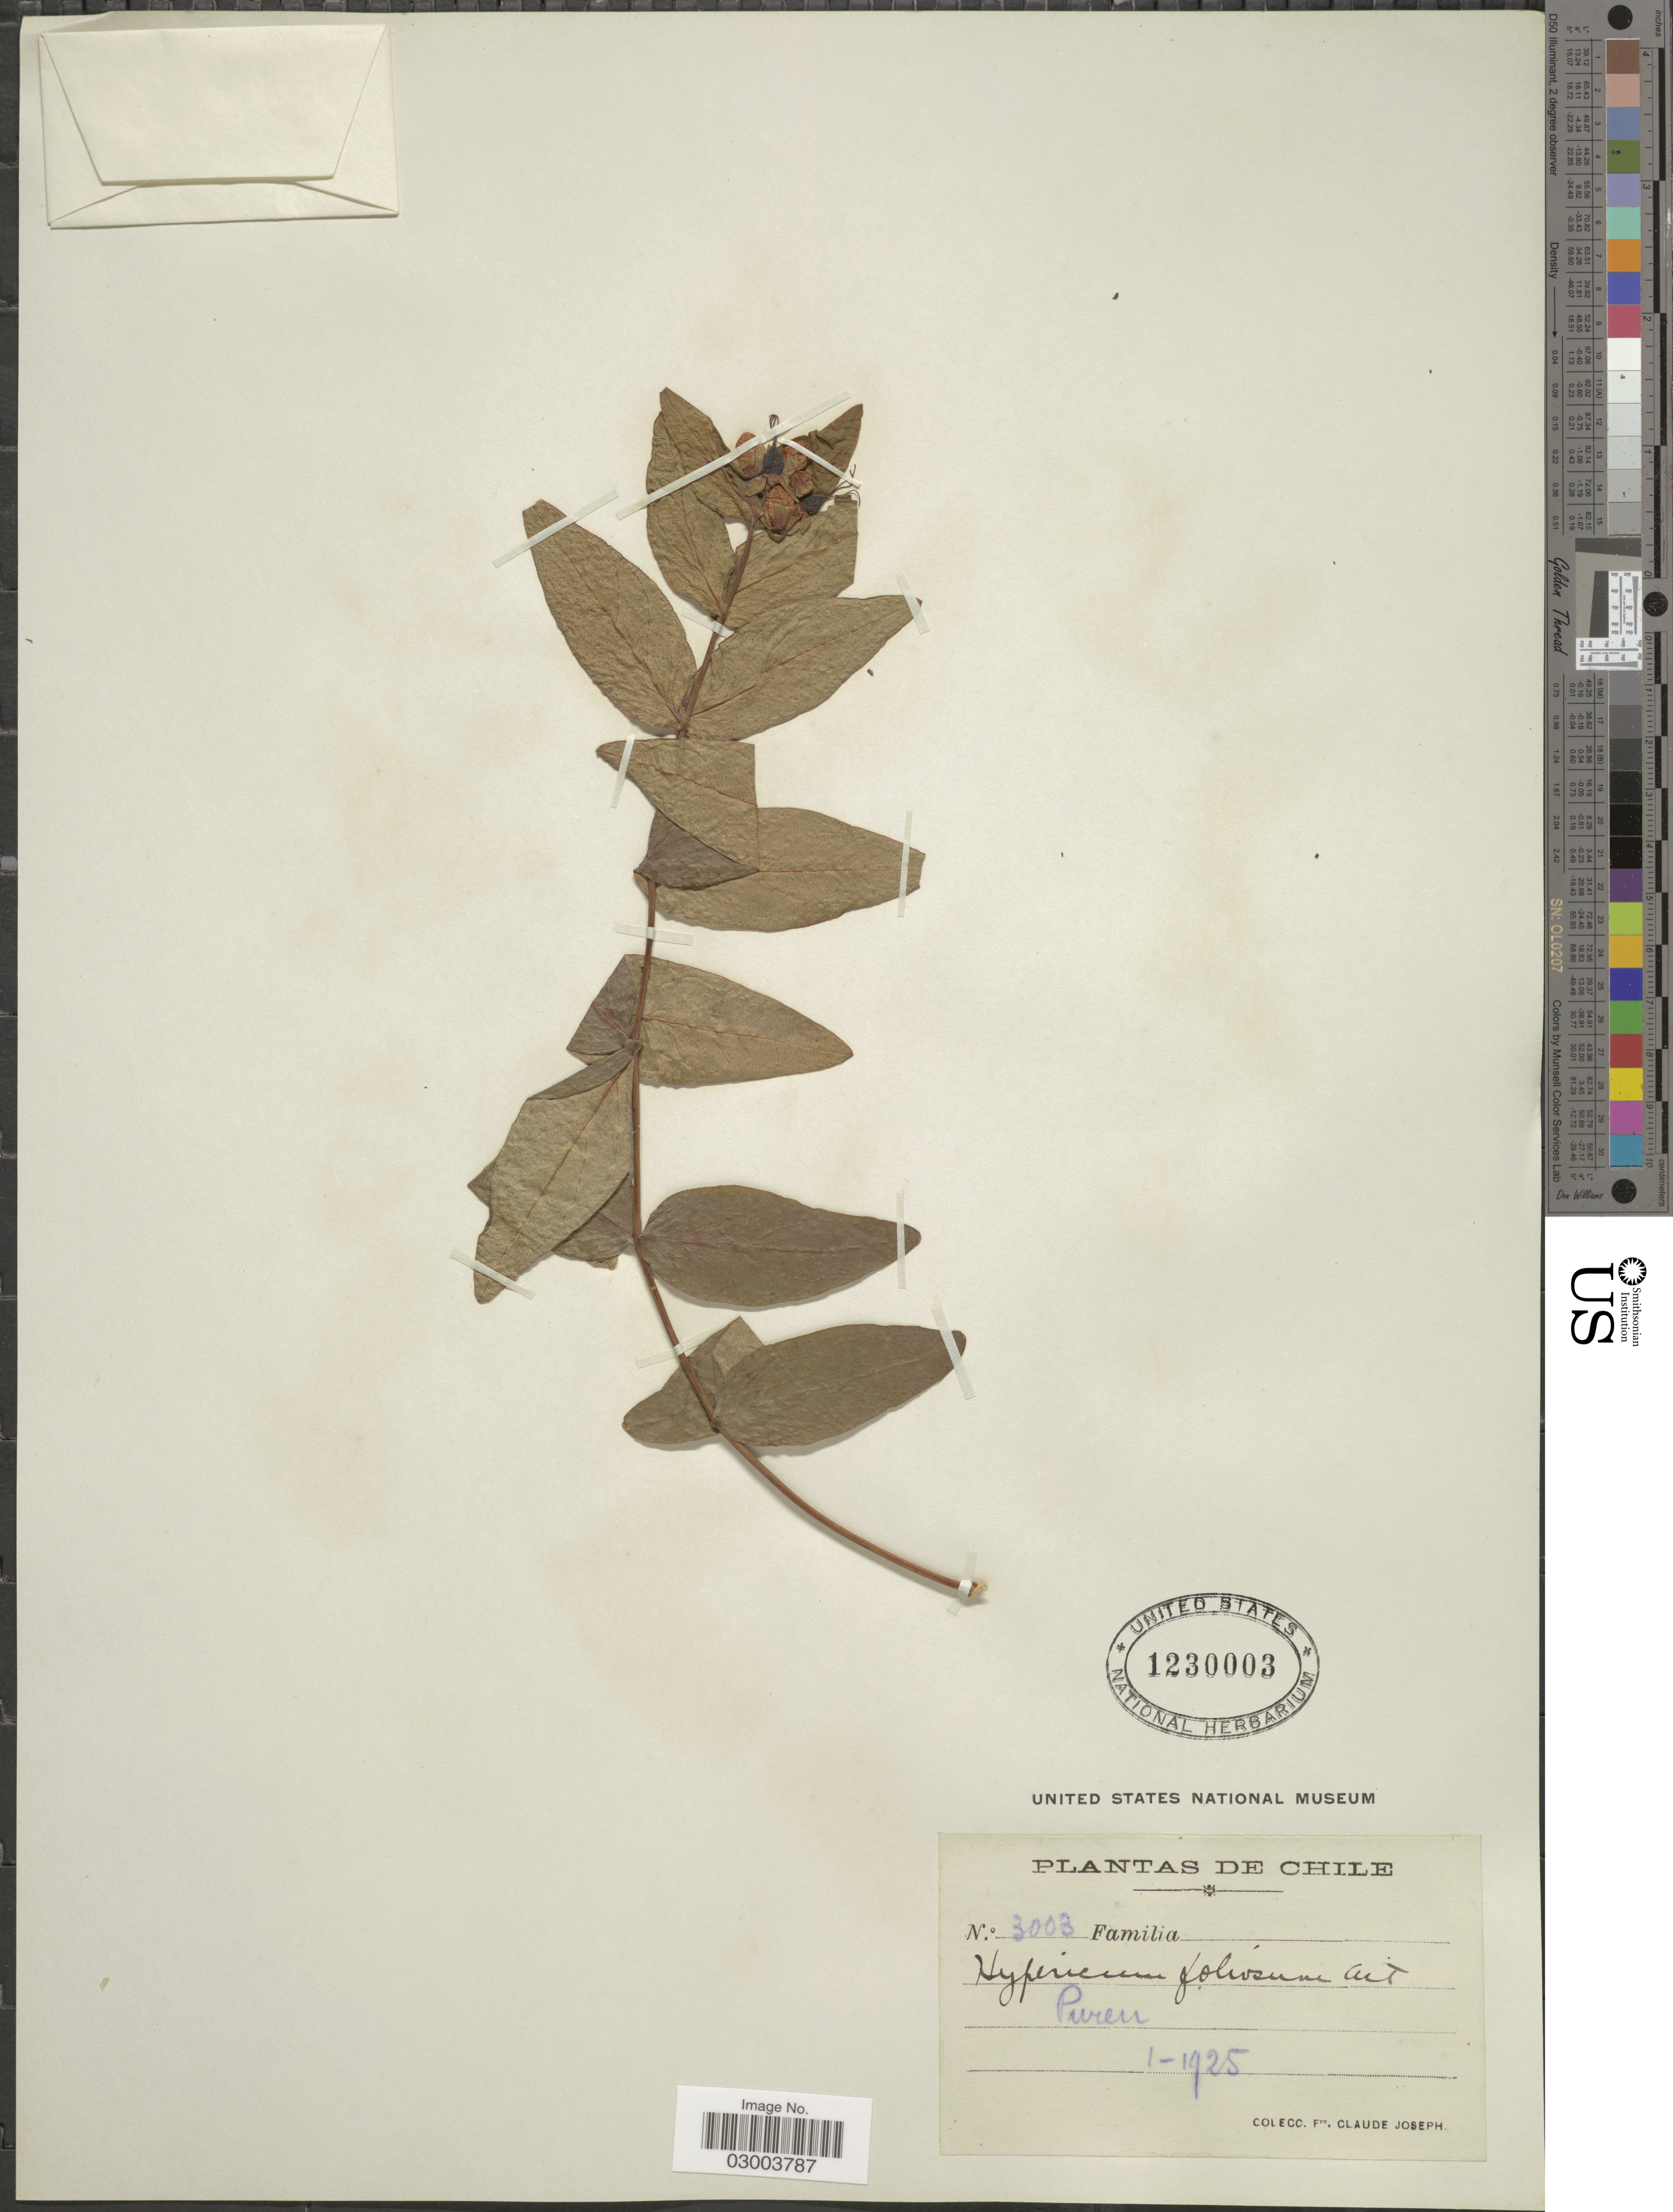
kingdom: Plantae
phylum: Tracheophyta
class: Magnoliopsida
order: Malpighiales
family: Hypericaceae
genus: Hypericum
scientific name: Hypericum x inodorum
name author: Mill.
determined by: Strong, M. T., (US), Smithsonian Institution - National Museum of Natural History (UNITED STATES)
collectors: Bro. Claude-Joseph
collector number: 3003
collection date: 1925-01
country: Chile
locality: Puren.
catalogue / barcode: US 1230003